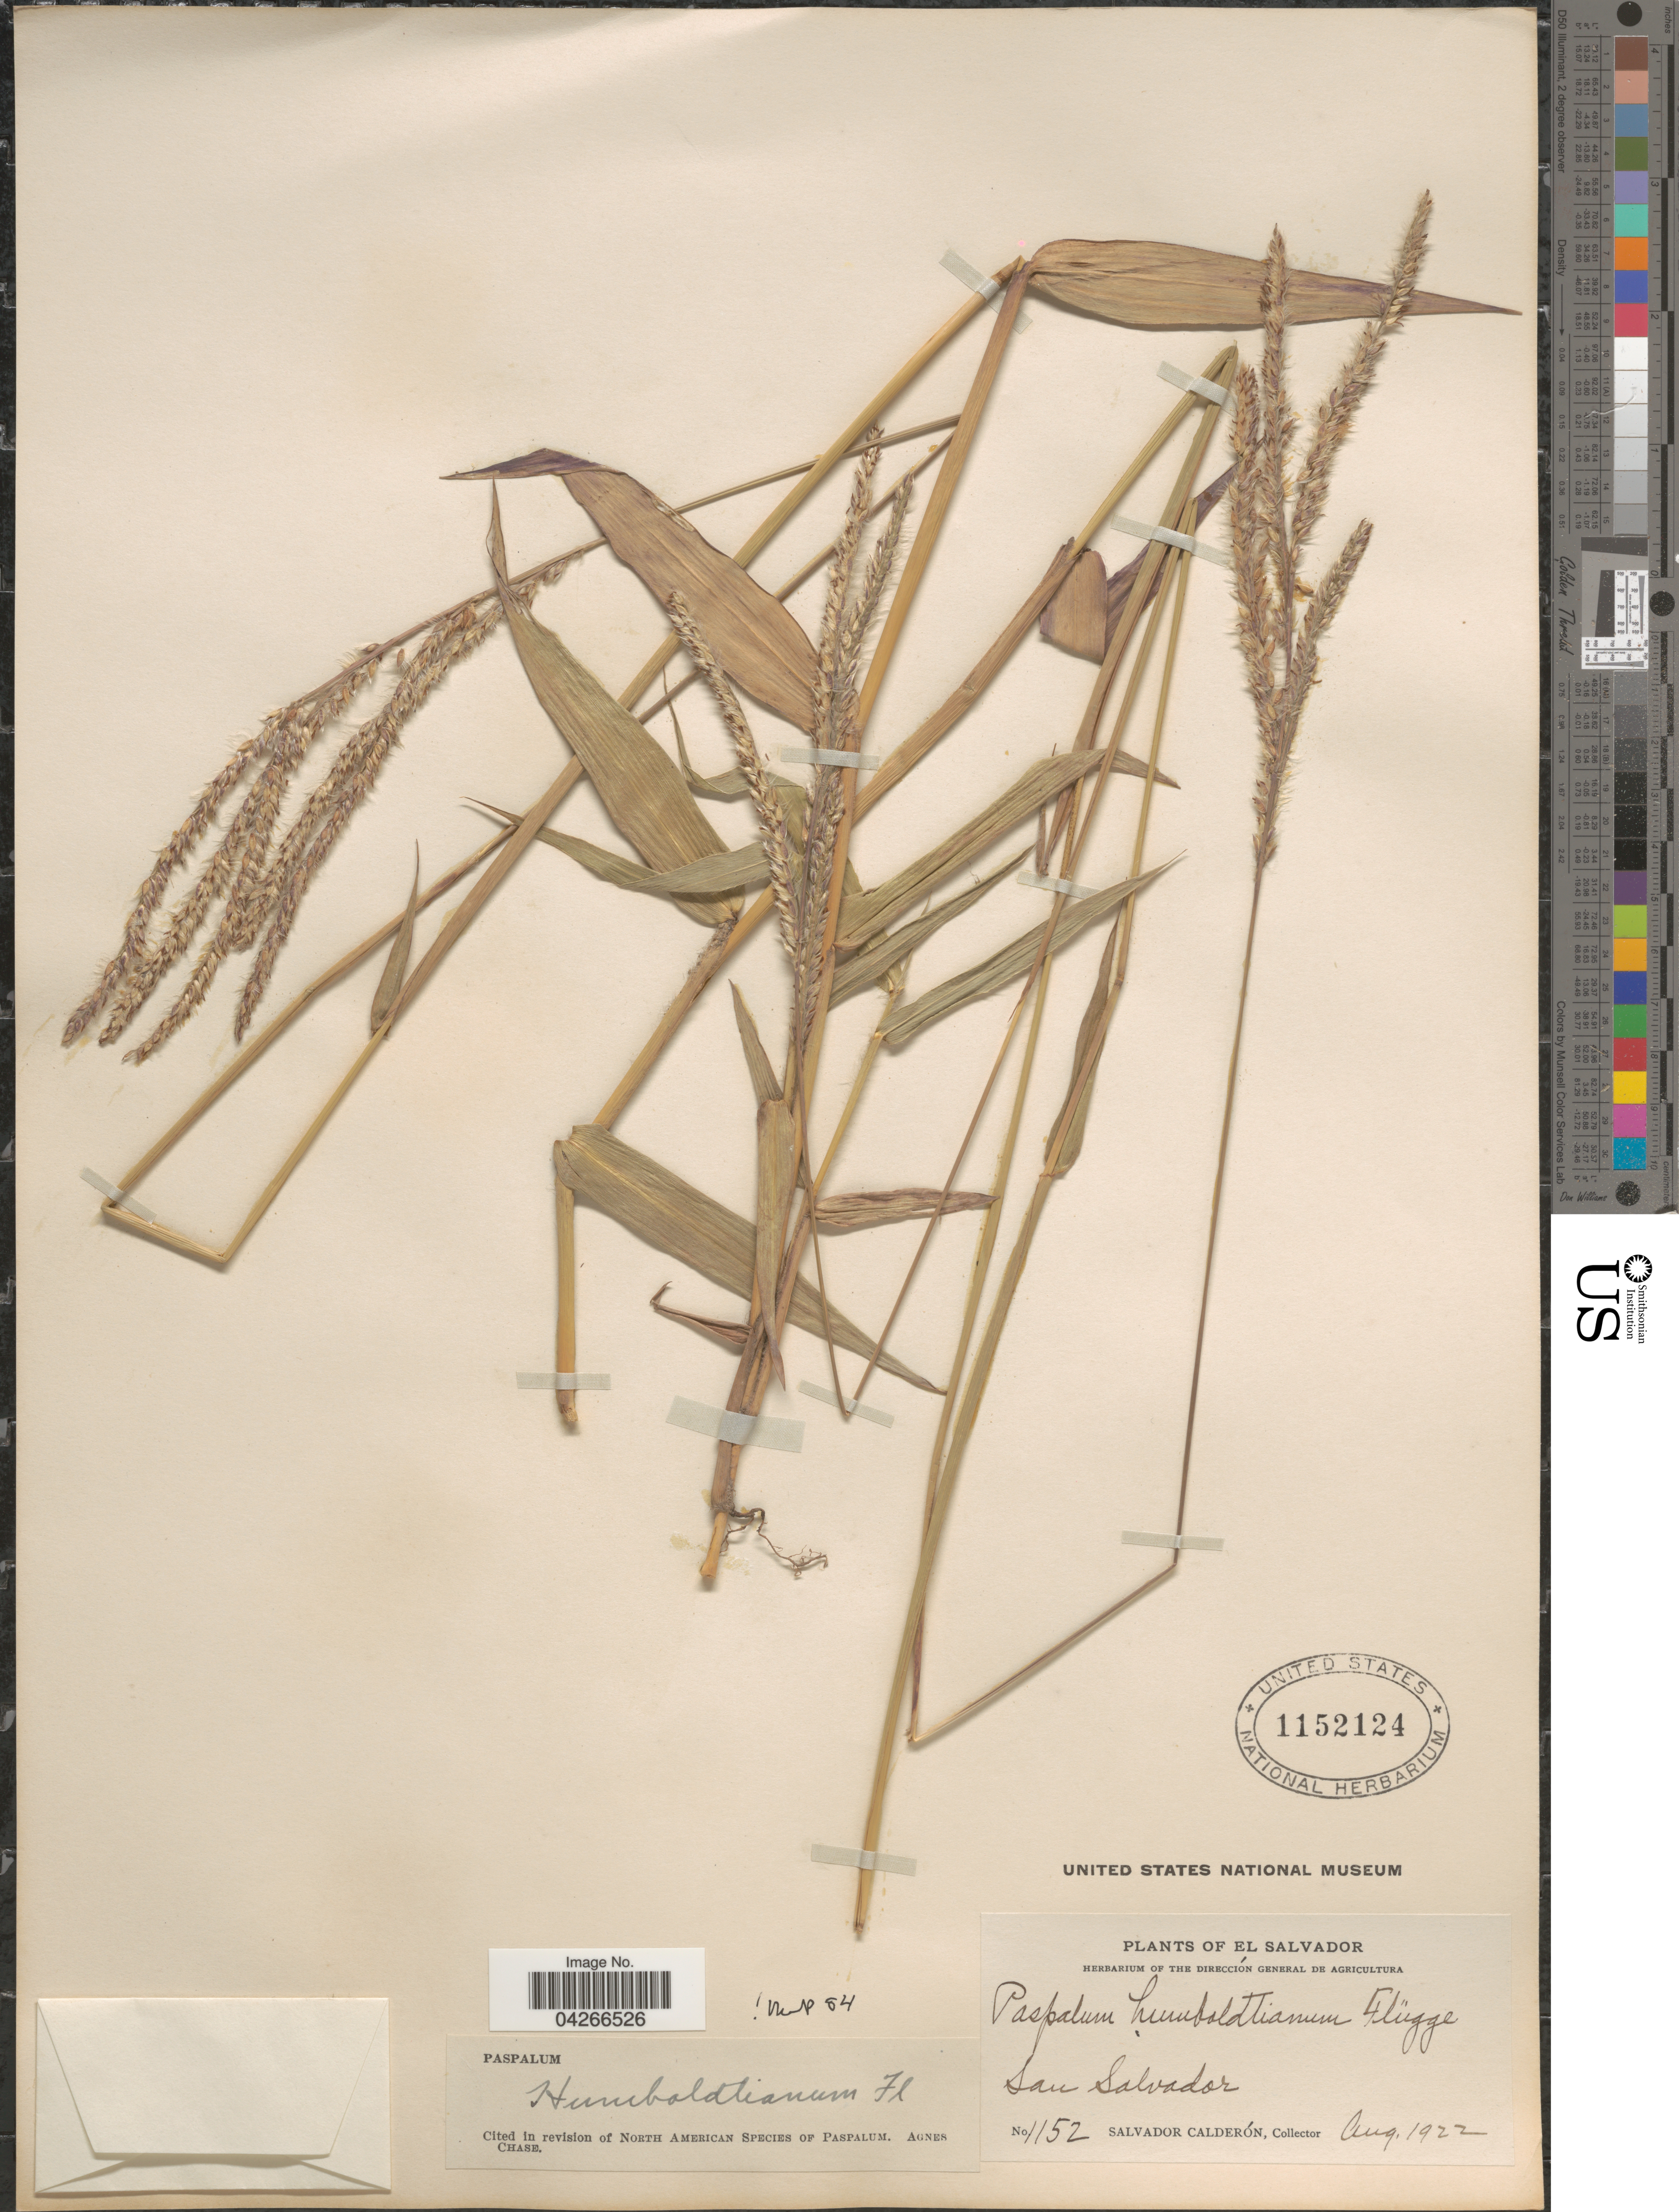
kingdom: Plantae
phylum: Tracheophyta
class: Liliopsida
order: Poales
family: Poaceae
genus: Paspalum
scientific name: Paspalum humboldtianum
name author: Flüggé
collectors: S. Calderón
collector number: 1152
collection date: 1922-08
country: El Salvador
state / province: San Salvador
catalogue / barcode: US 1152124